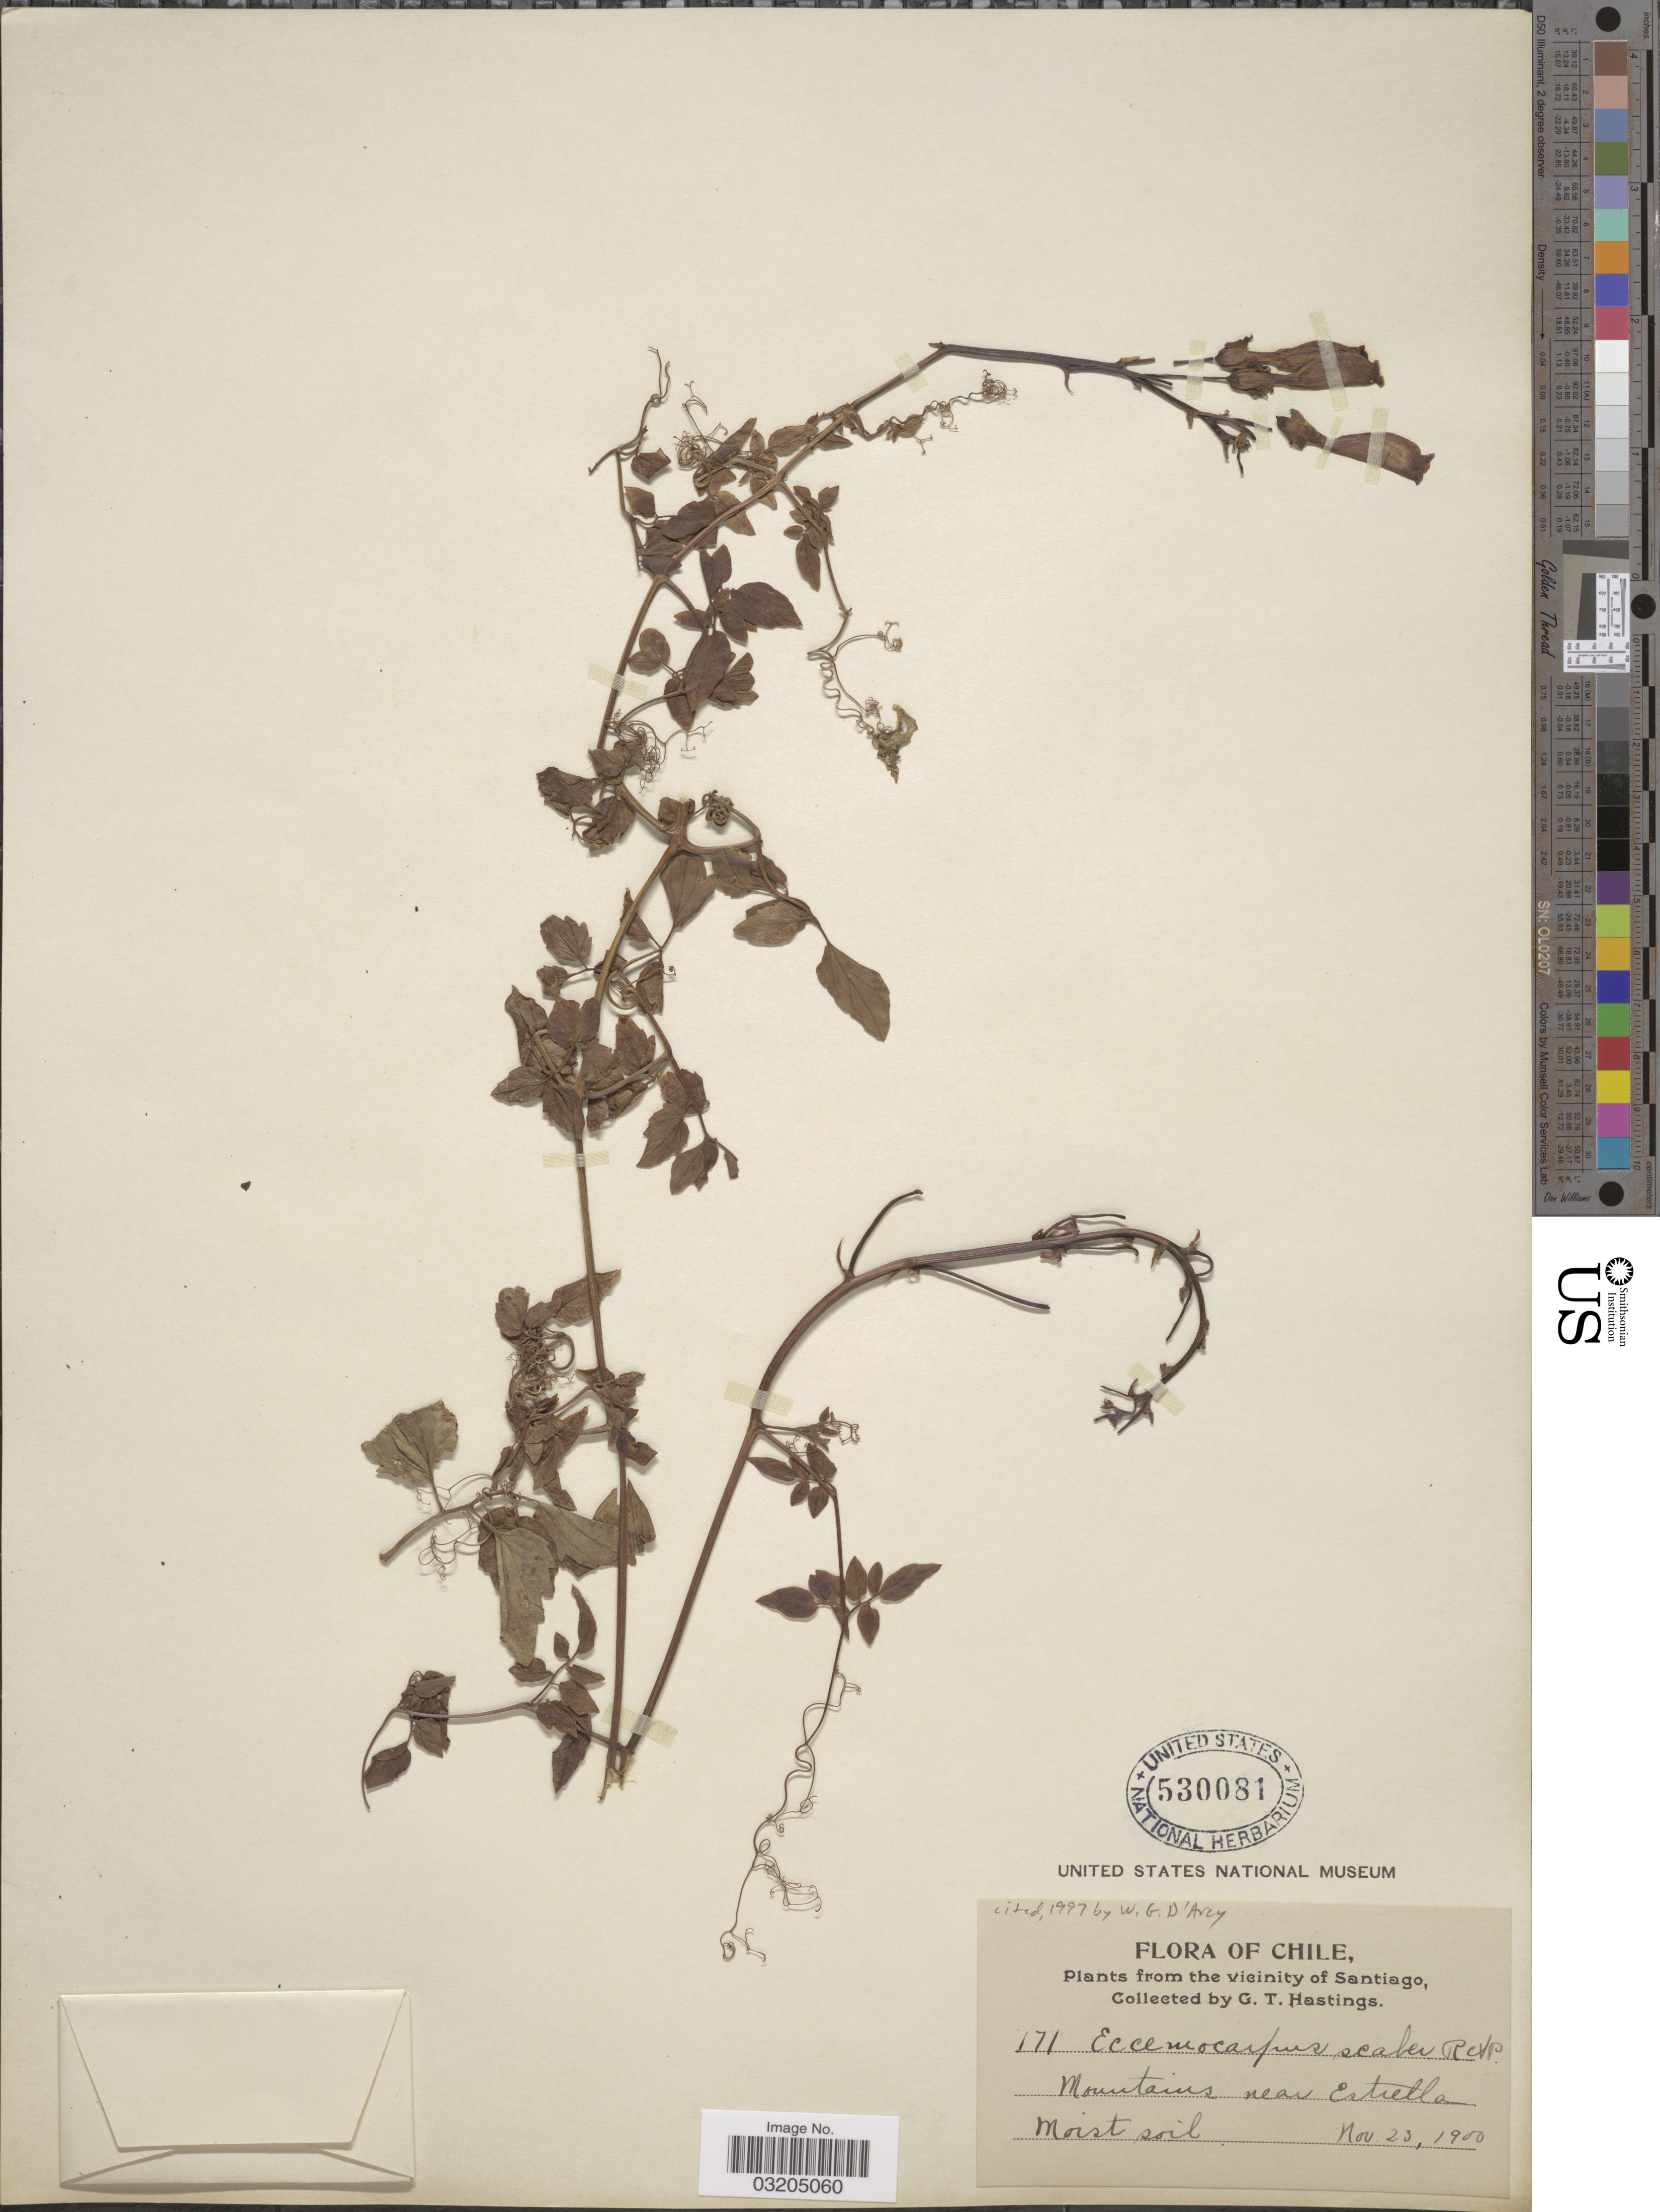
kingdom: Plantae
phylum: Tracheophyta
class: Magnoliopsida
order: Lamiales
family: Bignoniaceae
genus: Eccremocarpus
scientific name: Eccremocarpus scaber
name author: Ruiz & Pav.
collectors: G. Hastings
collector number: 171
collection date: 1900-11-23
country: Chile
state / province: Región Metropolitana (RM)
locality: Vicinity of Santiago. Mountains near Estrella.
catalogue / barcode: US 530081